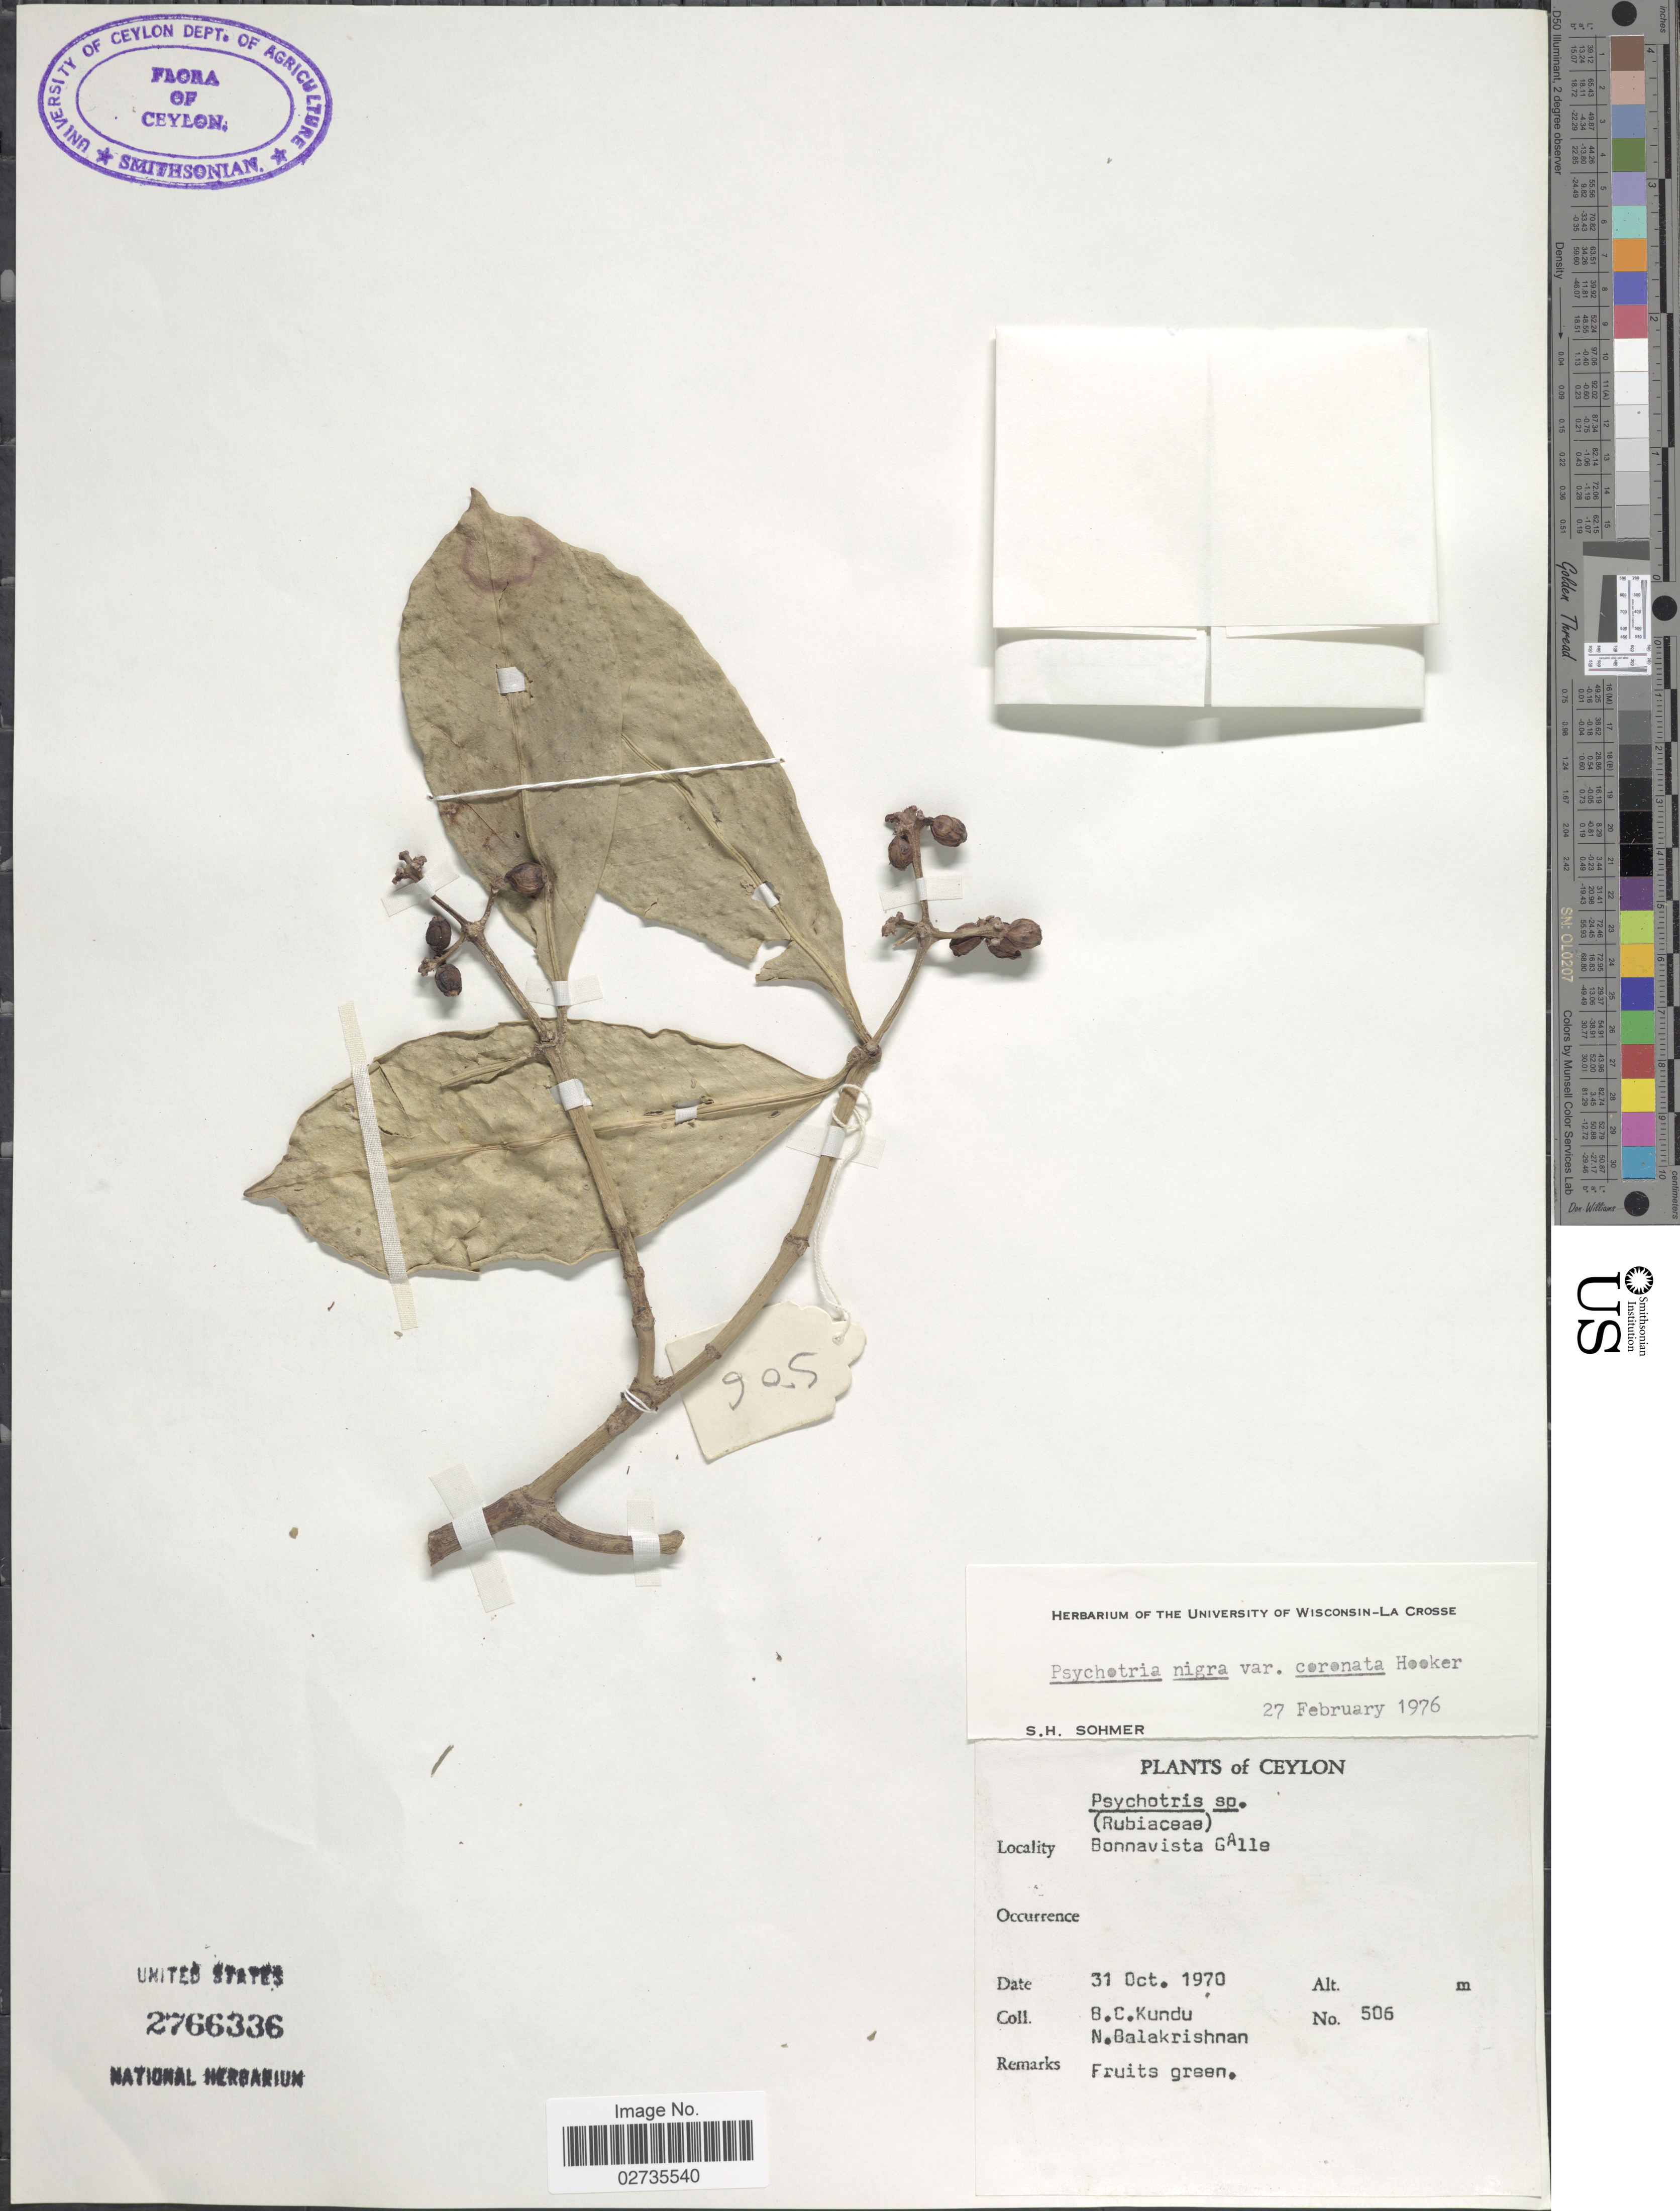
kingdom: Plantae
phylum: Tracheophyta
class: Magnoliopsida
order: Gentianales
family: Rubiaceae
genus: Psychotria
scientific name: Psychotria nigra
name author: (Gaertn.) Alston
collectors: B. C. Kundu & N. Balakrishnan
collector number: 506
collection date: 1970-10-31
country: Sri Lanka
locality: Ceylon. Bonnavista Galle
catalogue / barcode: US 2766336